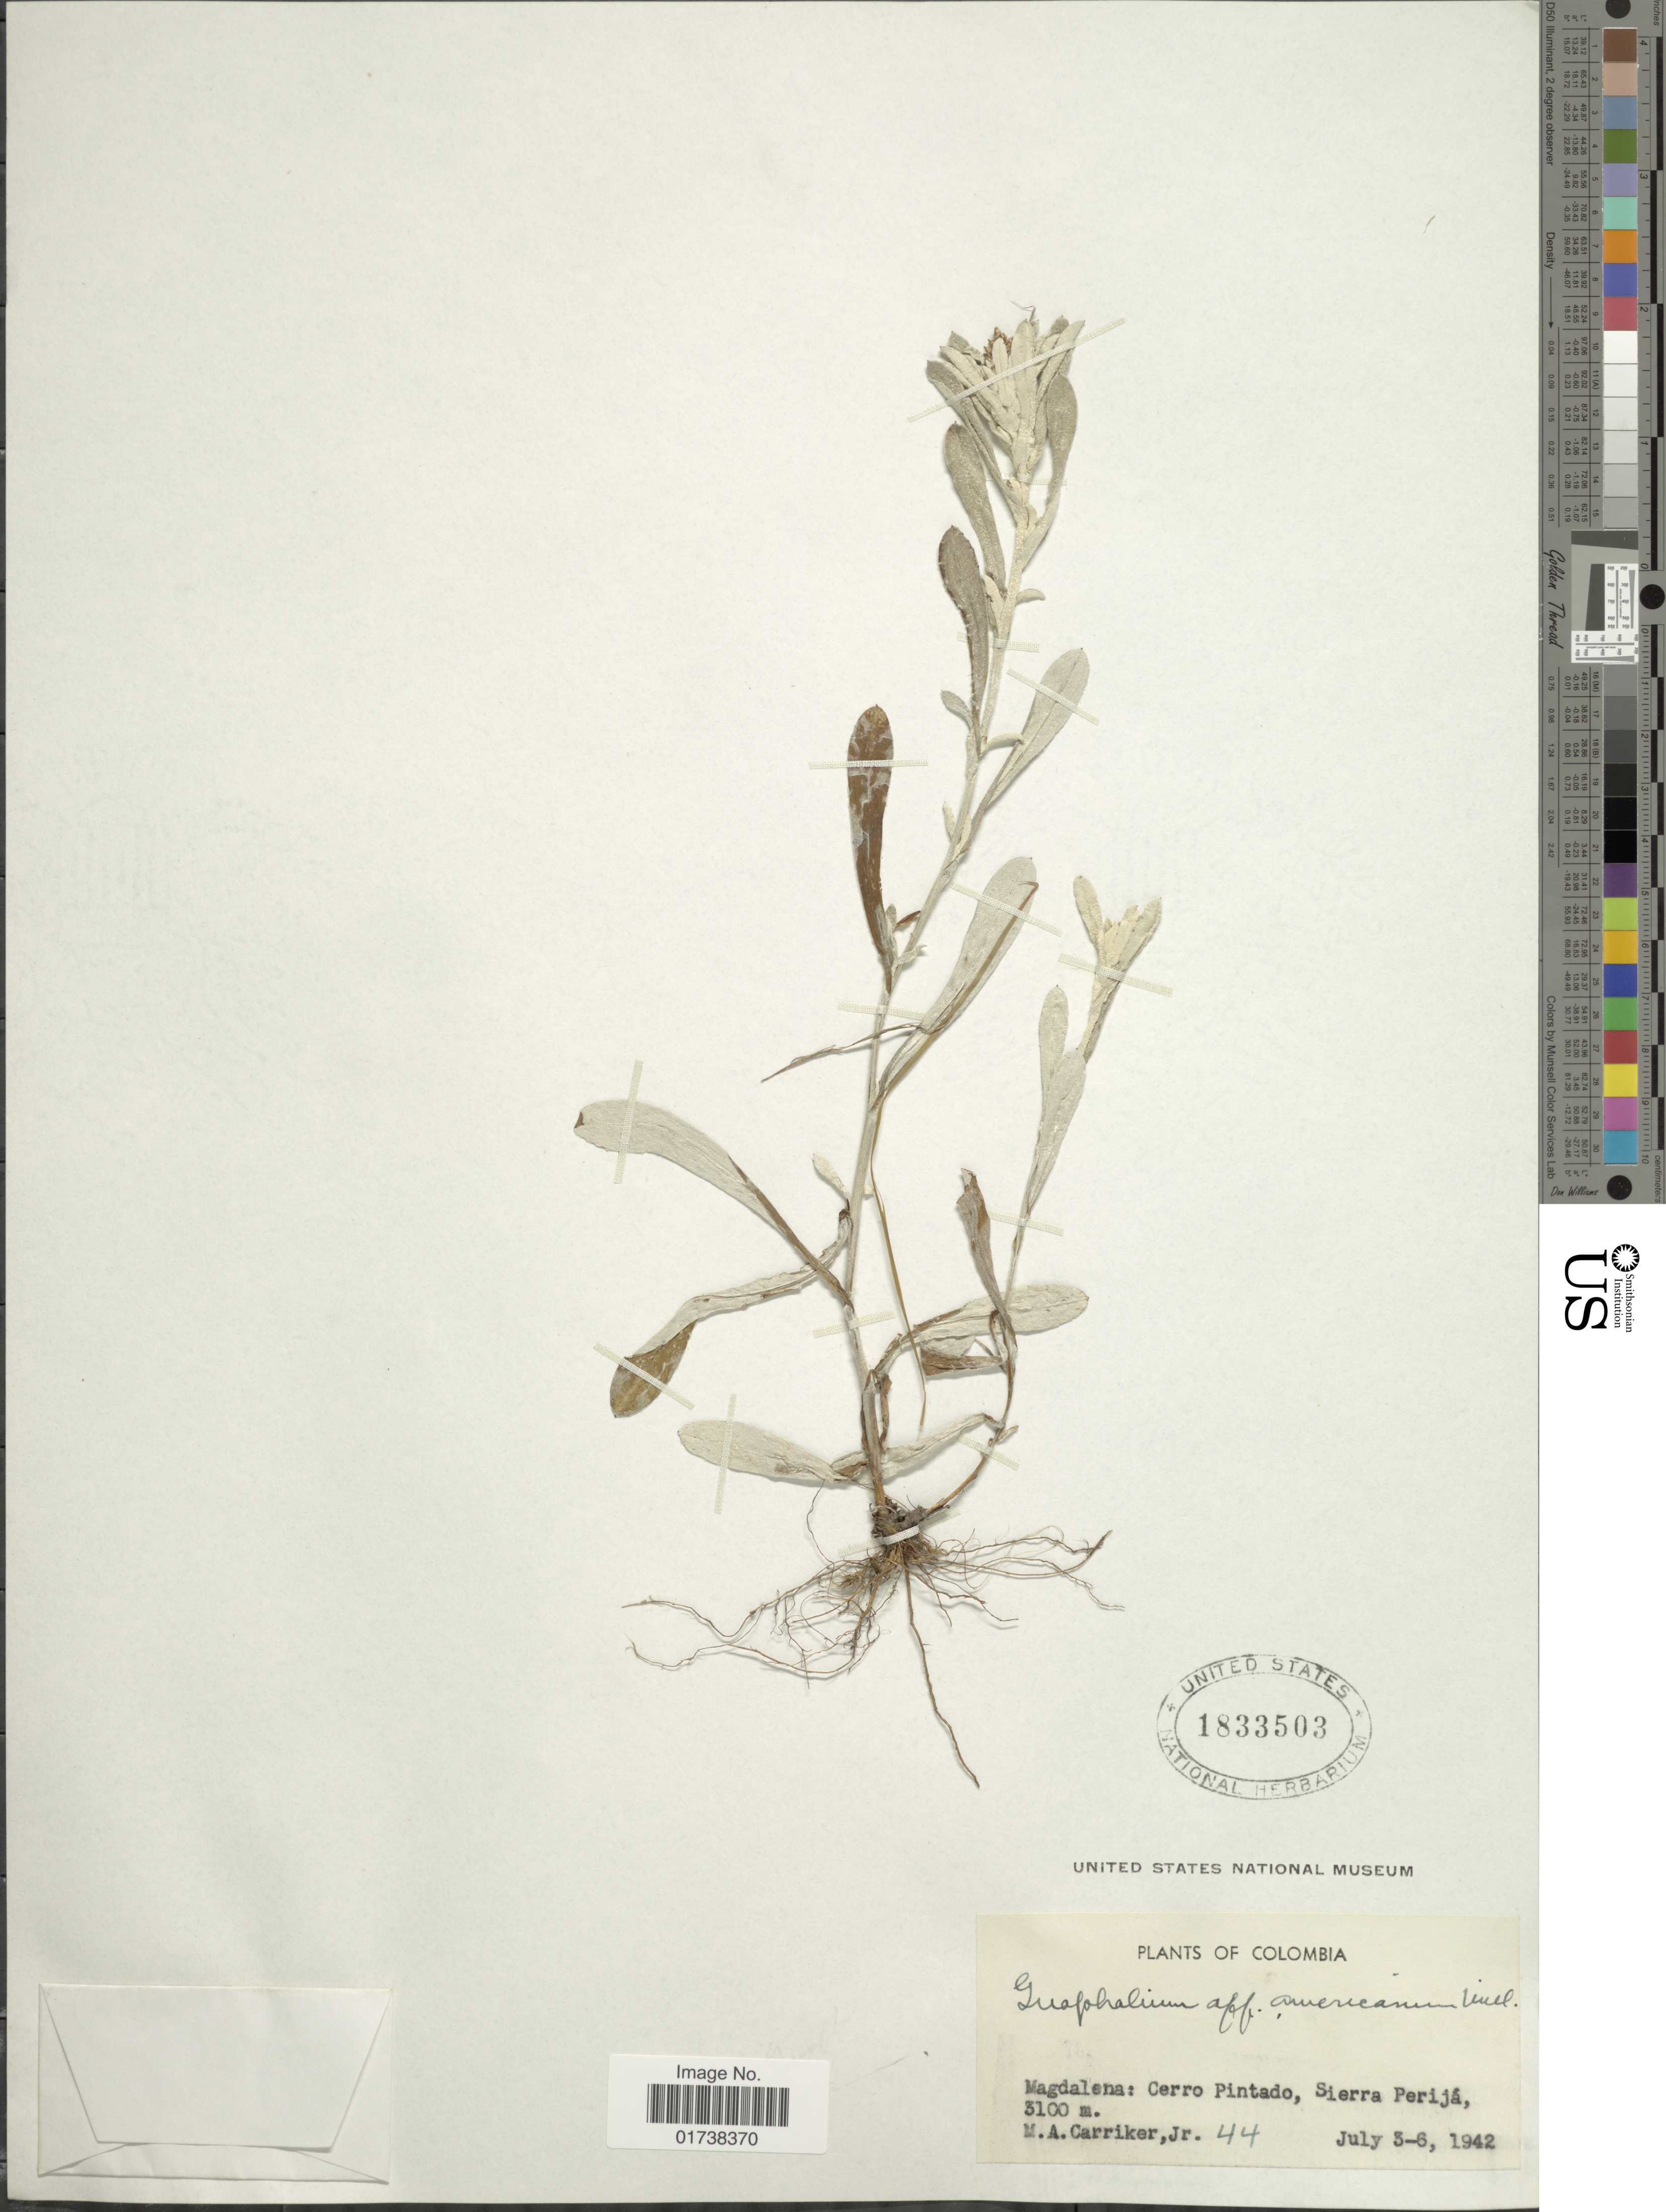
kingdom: Plantae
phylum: Tracheophyta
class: Magnoliopsida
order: Asterales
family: Asteraceae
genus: Gamochaeta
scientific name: Gamochaeta americana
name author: (Mill.) Wedd.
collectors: M. A. Carriker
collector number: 44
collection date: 1942-07-03/1942-07-06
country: Colombia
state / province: Magdalena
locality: Cerro Pintado, Sierra Perija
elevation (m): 3100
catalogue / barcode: US 1833503